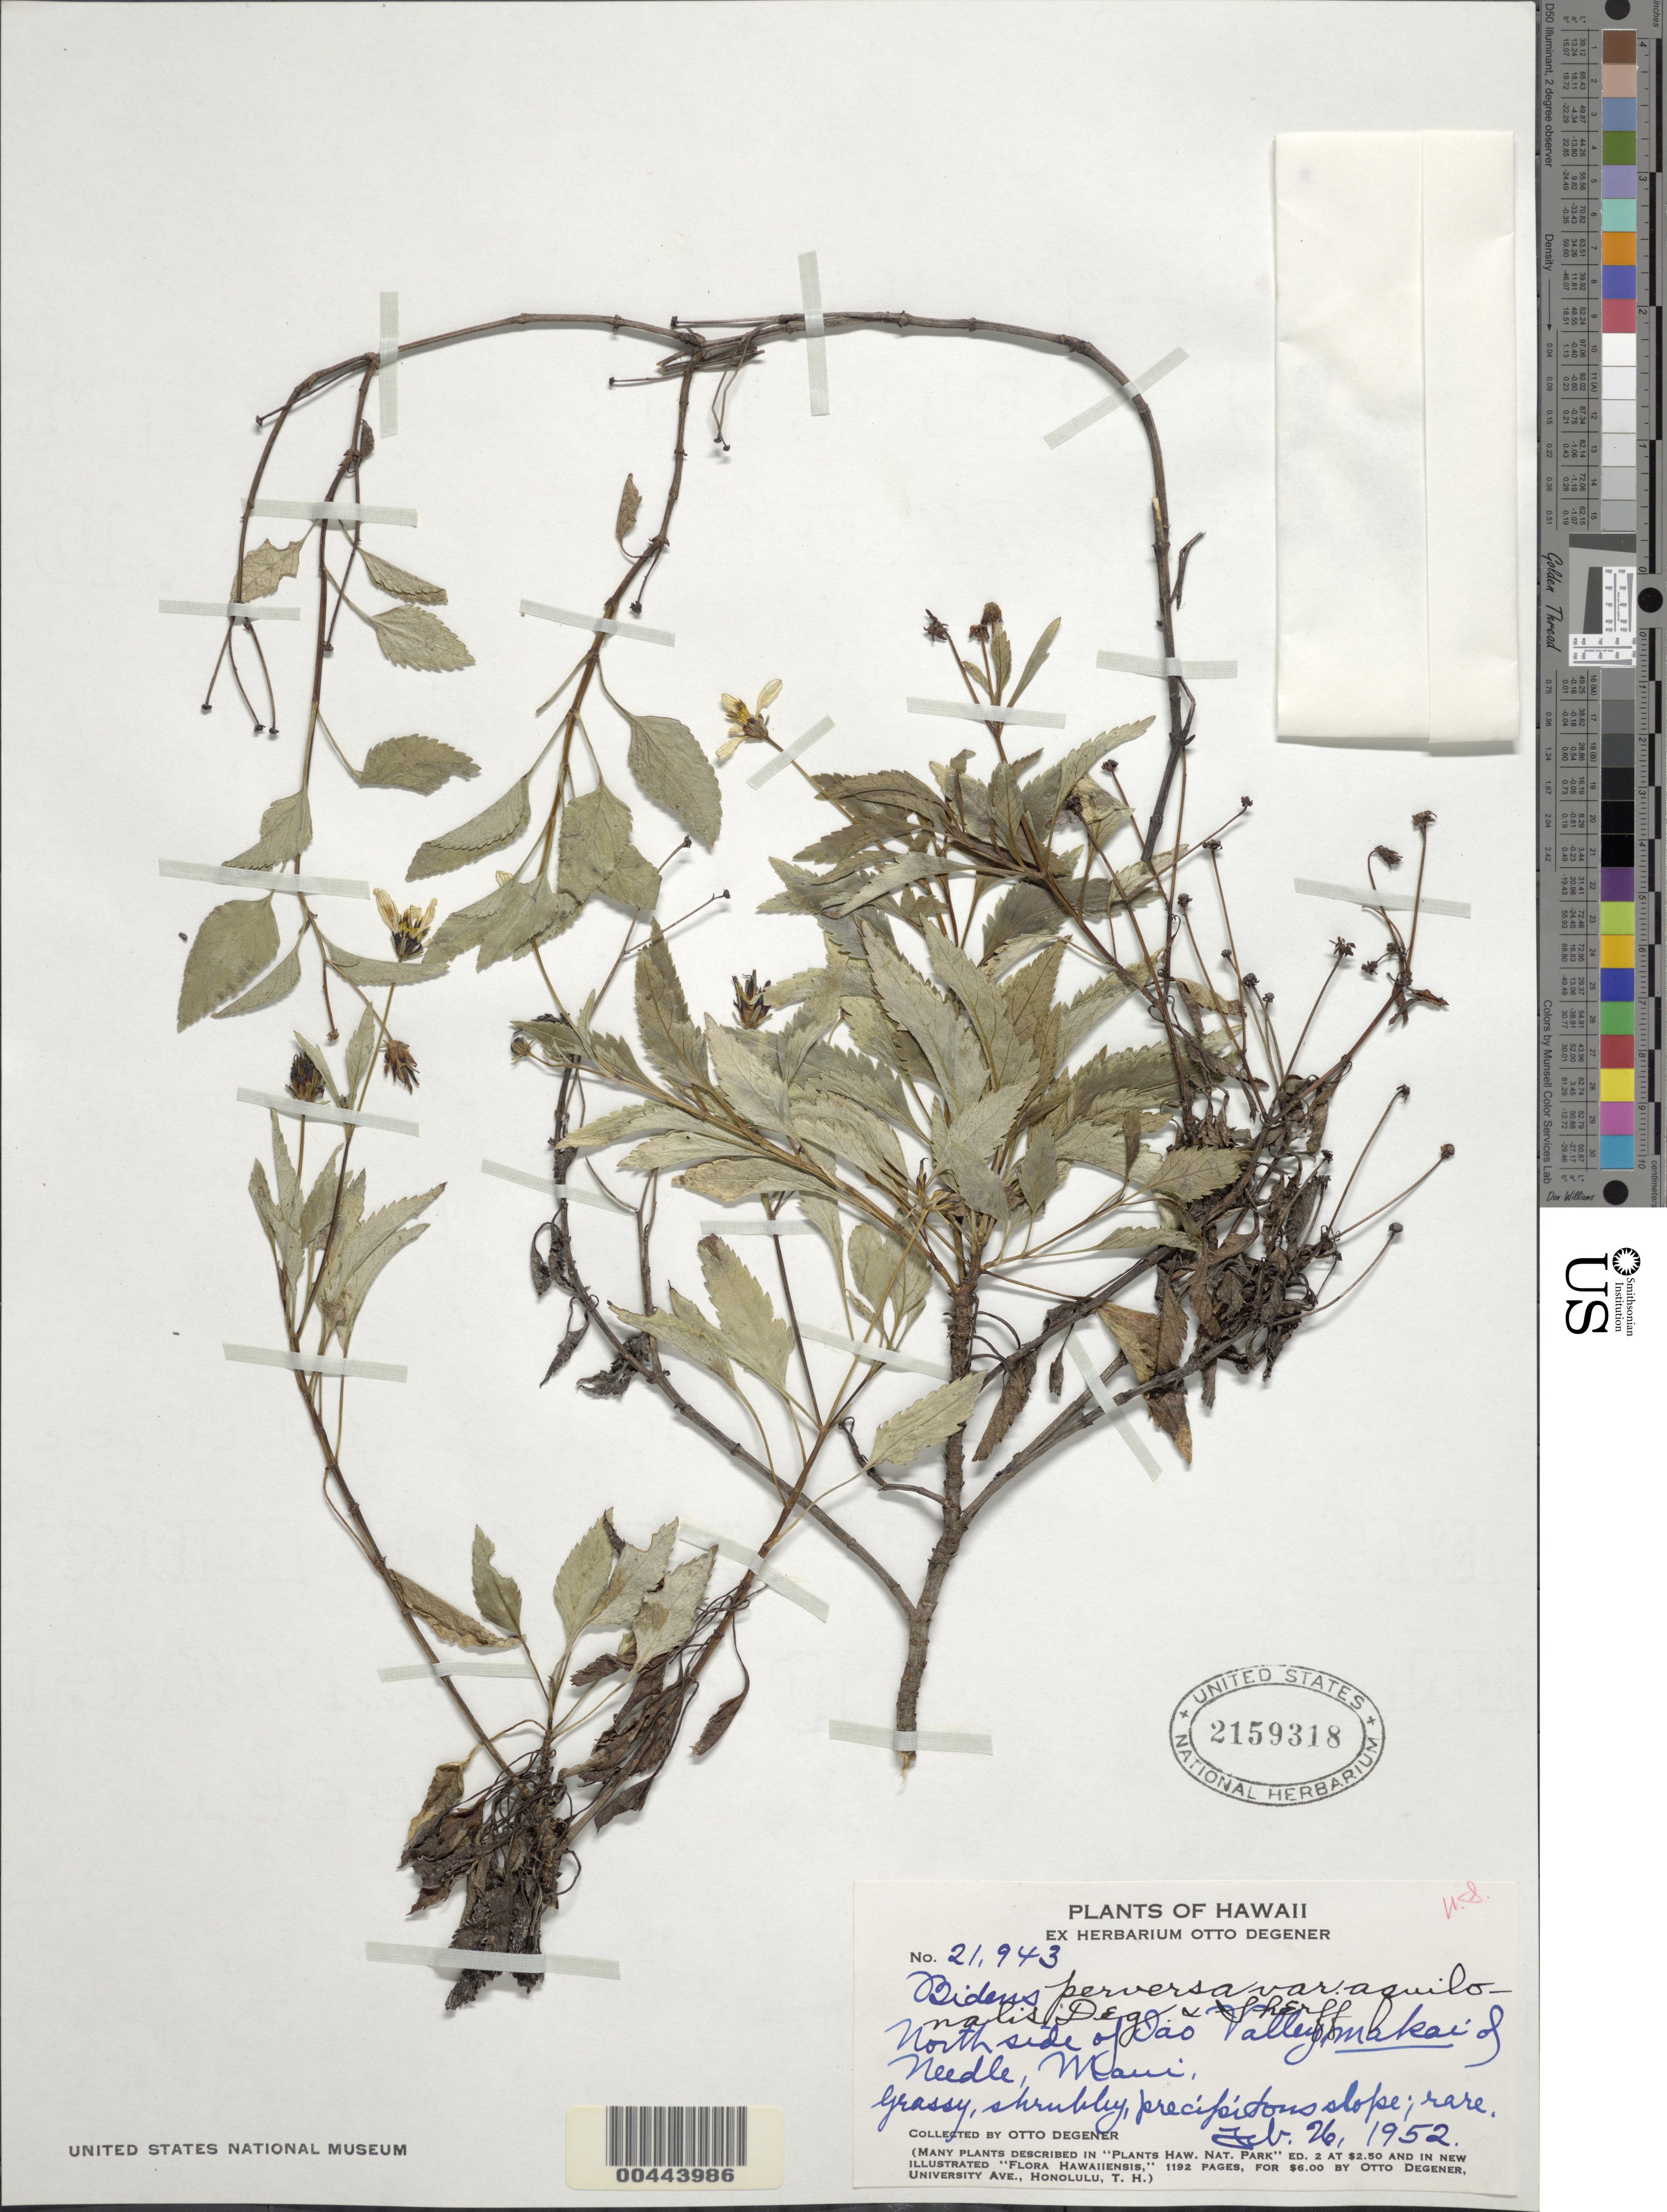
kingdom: Plantae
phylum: Tracheophyta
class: Magnoliopsida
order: Asterales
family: Asteraceae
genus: Bidens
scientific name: Bidens micrantha subsp. micrantha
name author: Gaudich. ex Cass.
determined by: Wagner, W. L., (BOT), Smithsonian Institution - National Museum of Natural History (UNITED STATES)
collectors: O. Degener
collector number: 21943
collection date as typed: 26 Feb 1952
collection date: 1952-02-26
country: United States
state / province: Hawaii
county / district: Maui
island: Maui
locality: North side of Iao Valley makai of Needle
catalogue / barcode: US 2159318